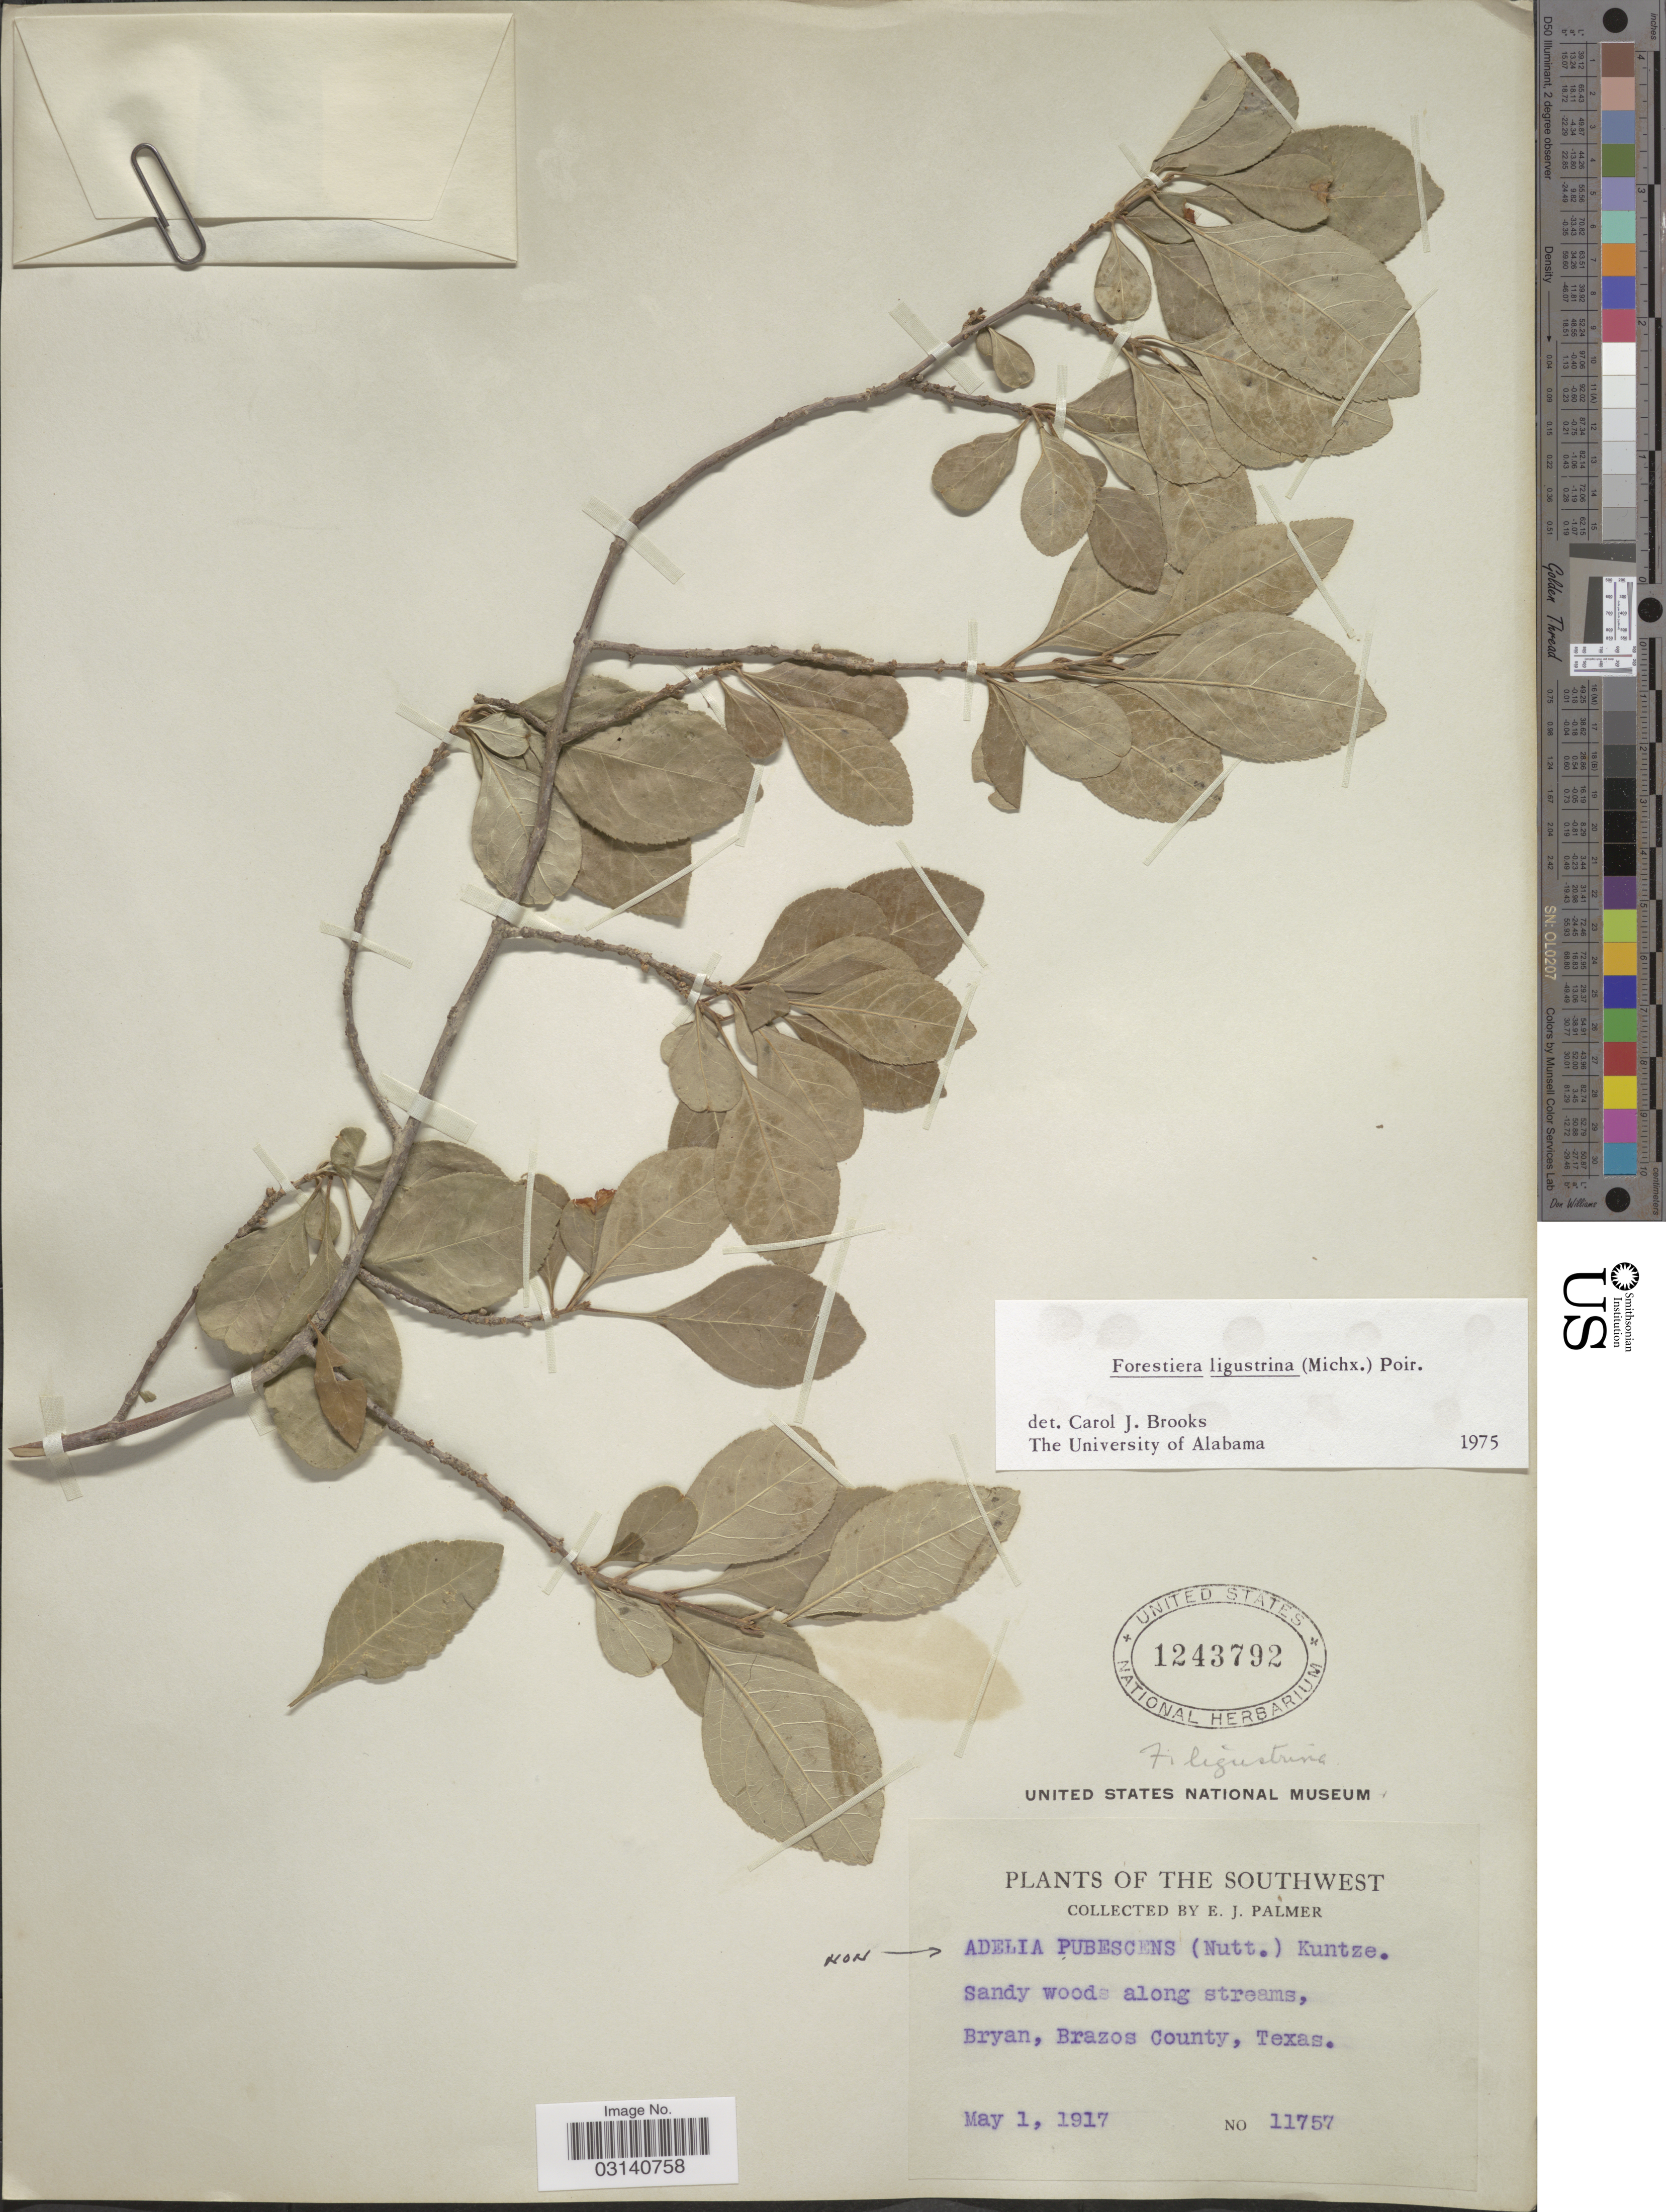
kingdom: Plantae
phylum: Tracheophyta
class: Magnoliopsida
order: Lamiales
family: Oleaceae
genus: Forestiera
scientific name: Forestiera ligustrina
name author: (Michx.) Poir.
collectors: E. J. Palmer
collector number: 11757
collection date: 1917-05-01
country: United States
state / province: Texas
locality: The Southwest, Sandy woods, along streams, Bryan, Brazos County, Texas.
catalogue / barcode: US 1243792